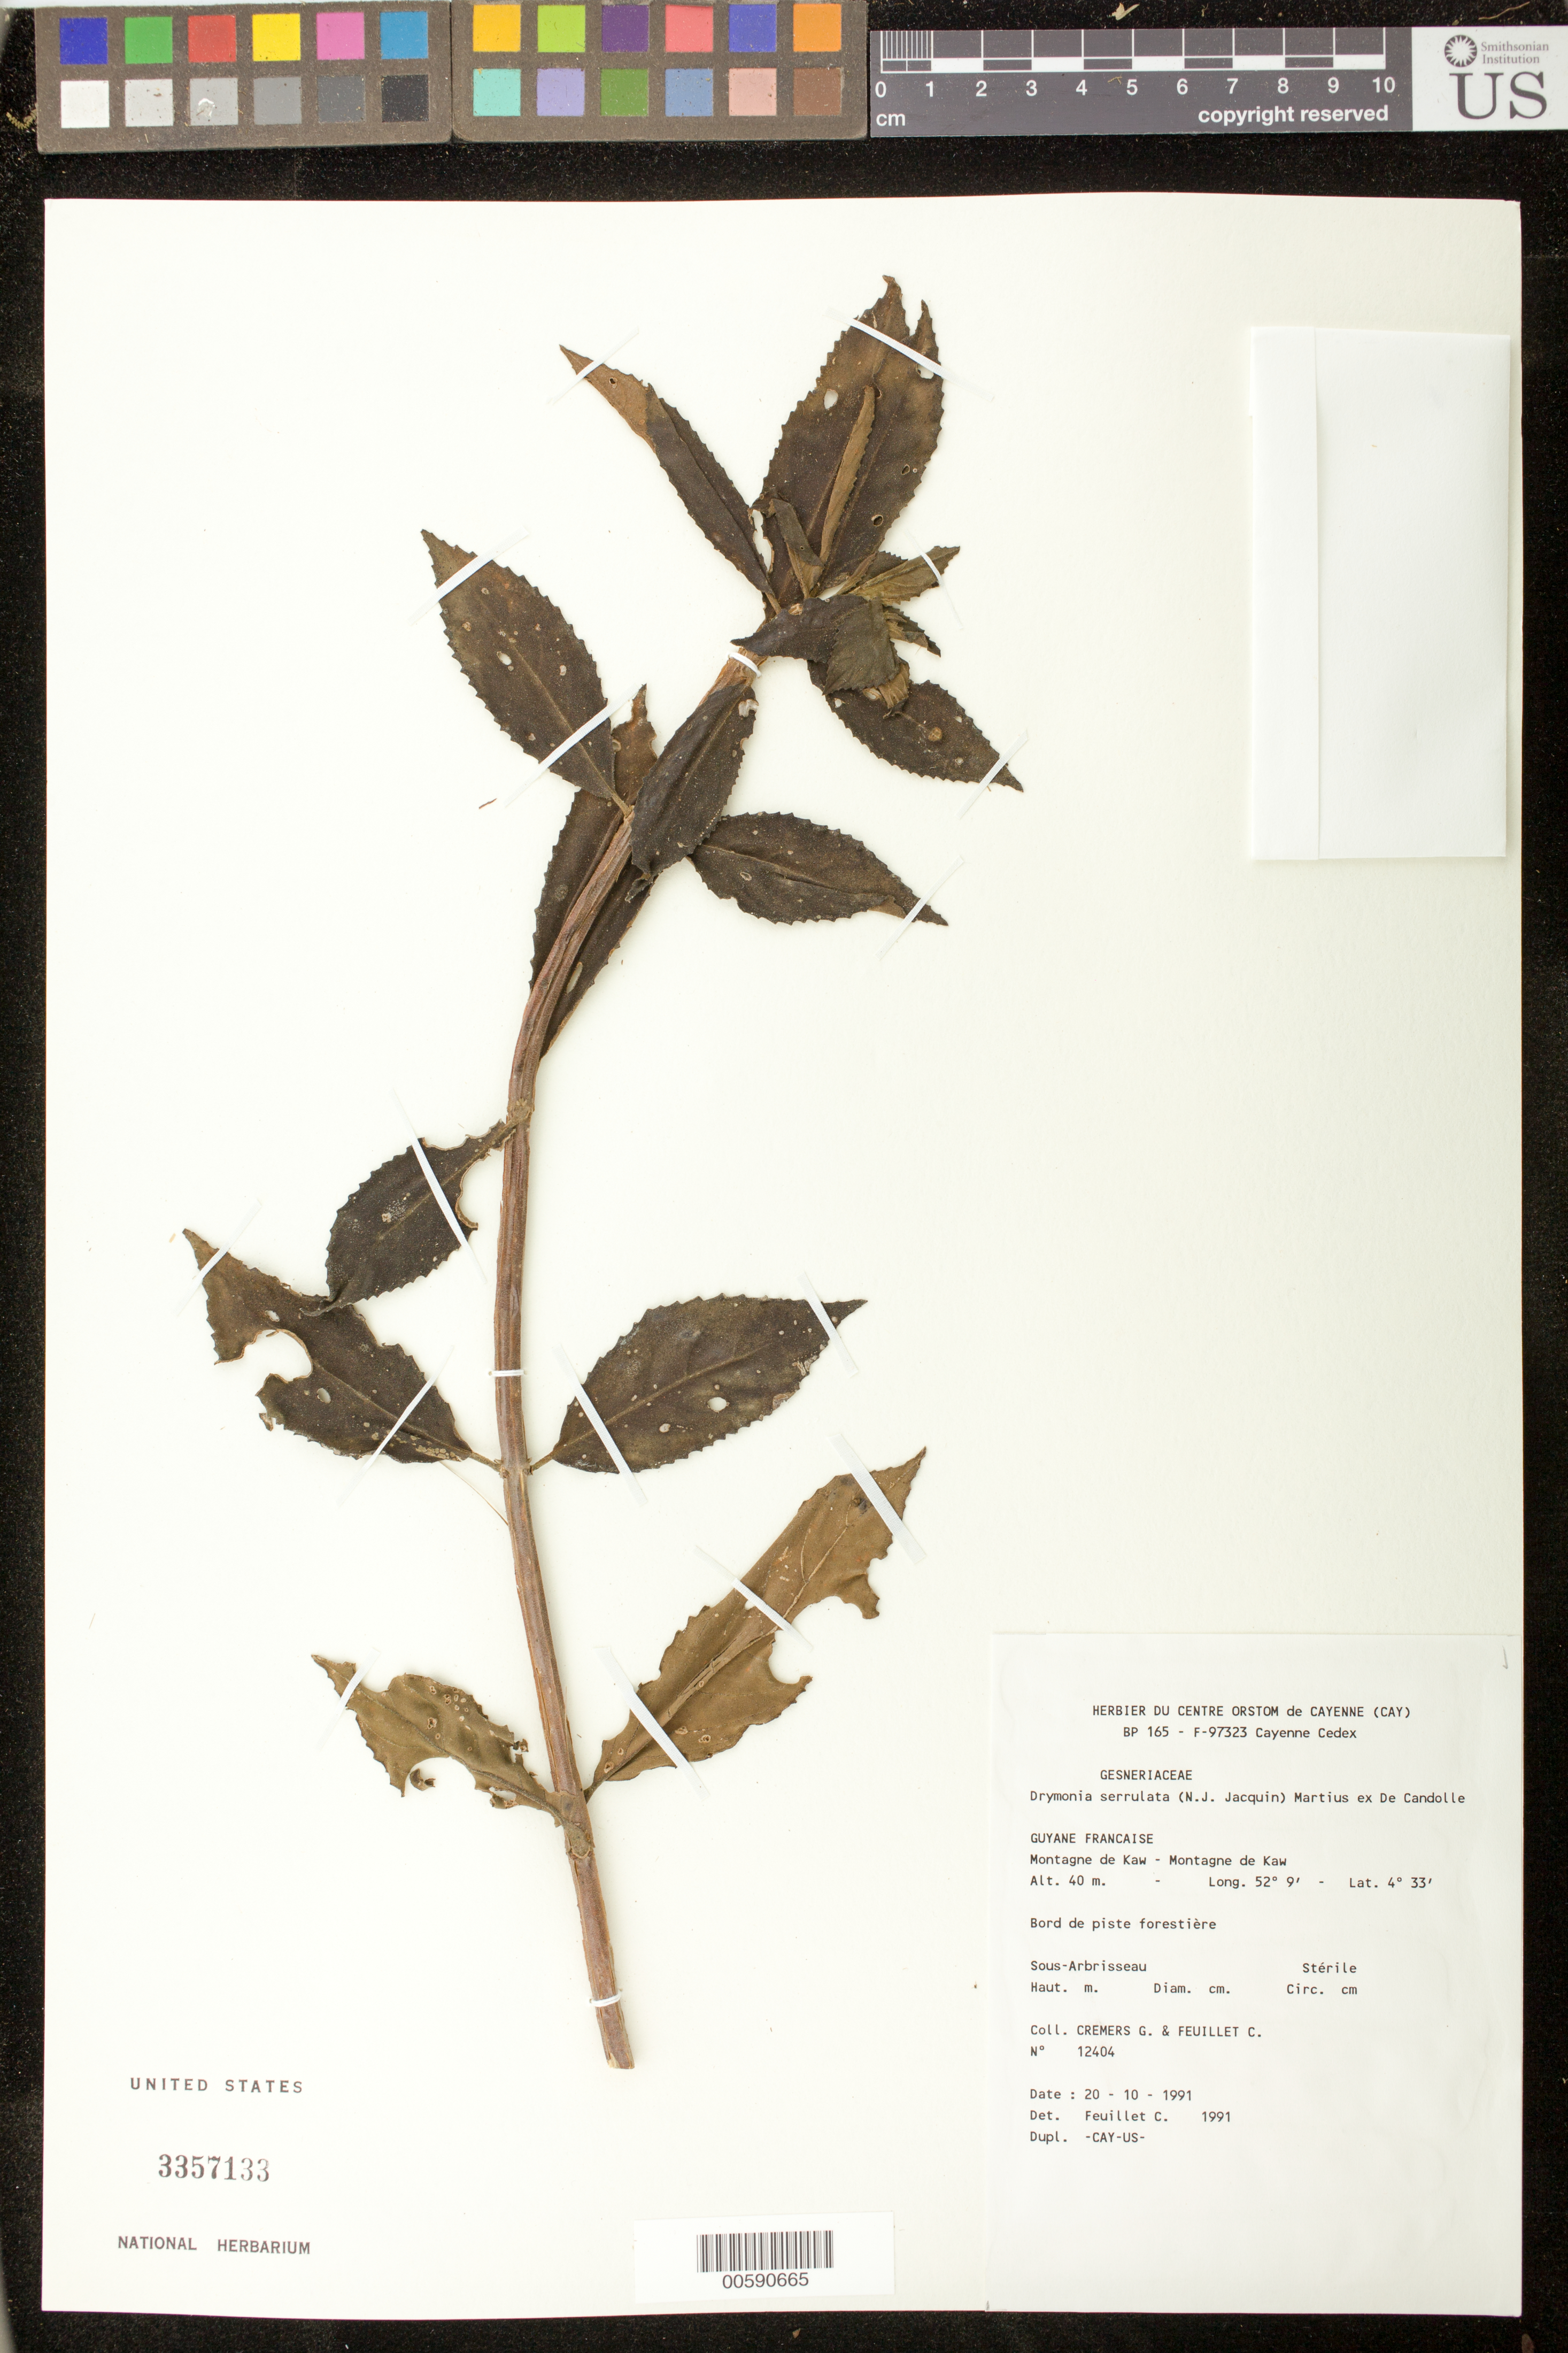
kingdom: Plantae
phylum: Tracheophyta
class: Magnoliopsida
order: Lamiales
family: Gesneriaceae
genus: Drymonia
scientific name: Drymonia serrulata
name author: (Jacq.) Mart.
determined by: Skog, Laurence E.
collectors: G. Cremers & C. Feuillet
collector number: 12404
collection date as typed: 20 Oct 1991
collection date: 1991-10-20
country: French Guiana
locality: Montagne de Kaw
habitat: Bord de piste forestière; sous-arbrisseau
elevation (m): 40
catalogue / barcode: US 3357133